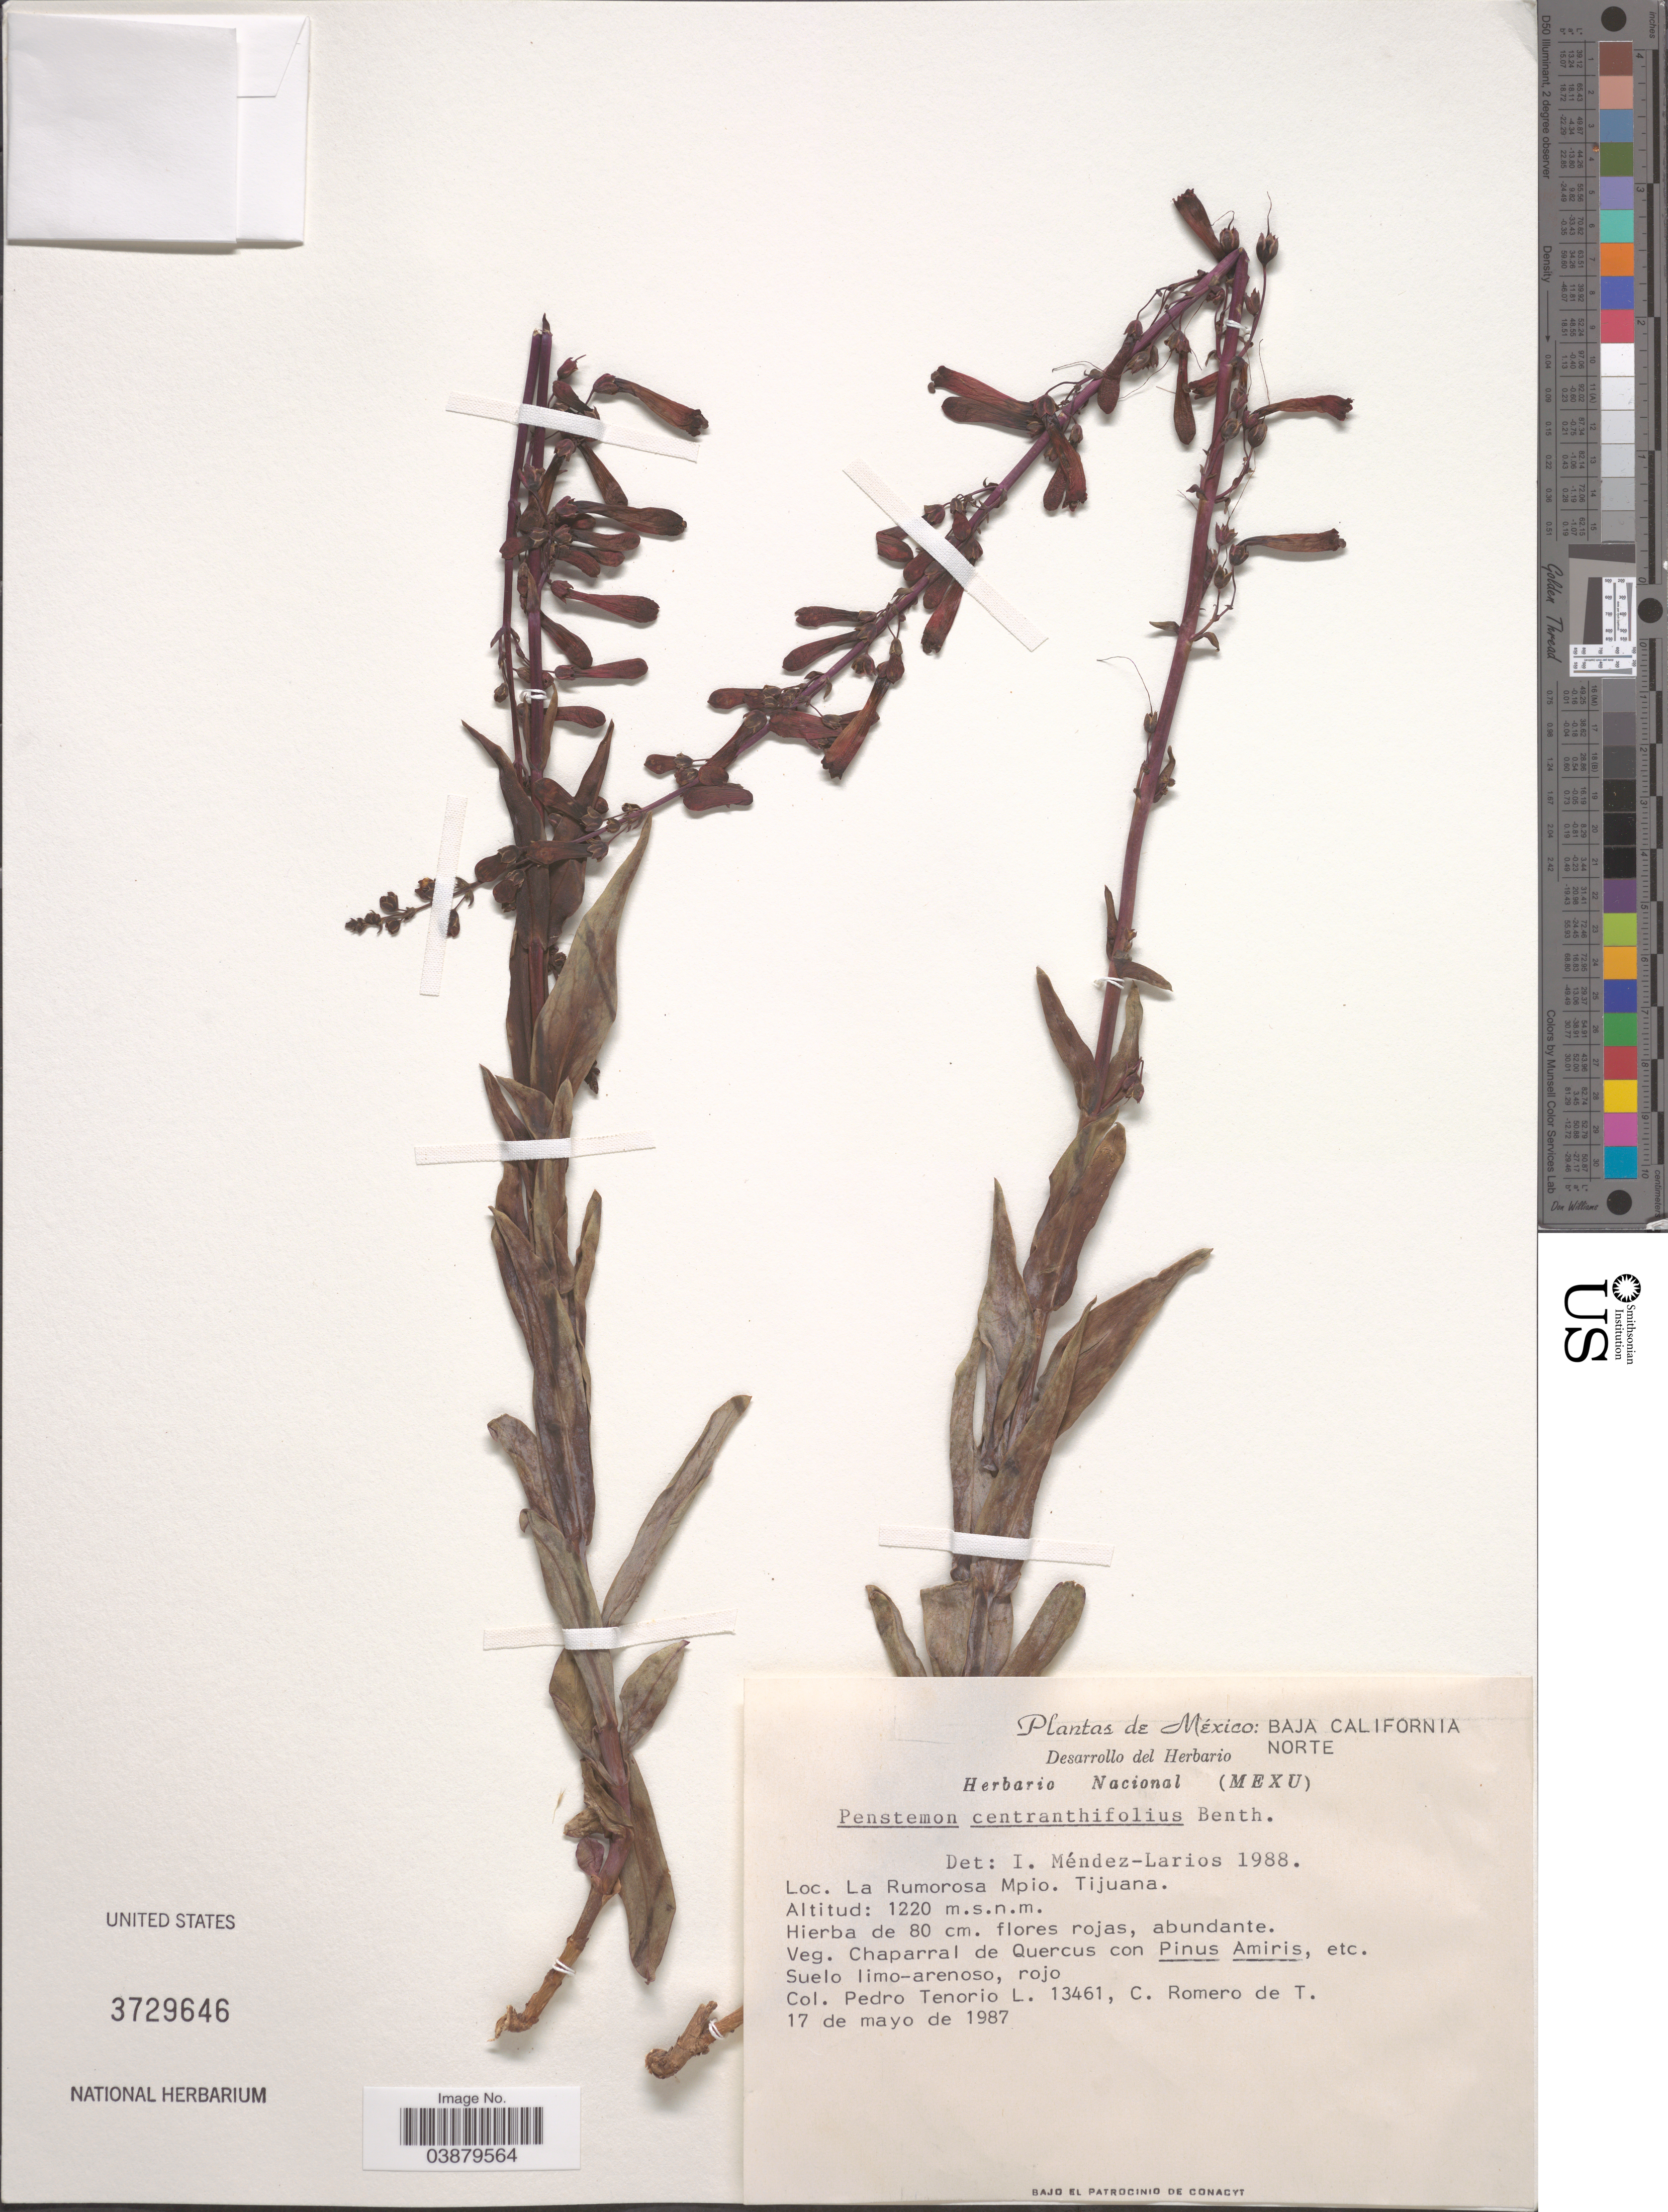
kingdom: Plantae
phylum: Tracheophyta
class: Magnoliopsida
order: Lamiales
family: Plantaginaceae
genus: Penstemon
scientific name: Penstemon centranthifolius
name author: Benth.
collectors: P. Tenorio L. & C. Romero de T.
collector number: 13461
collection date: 1987-05-17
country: Mexico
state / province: Baja California Norte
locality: La Rumorosa Mpio. Tijuana.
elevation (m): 1220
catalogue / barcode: US 3729646